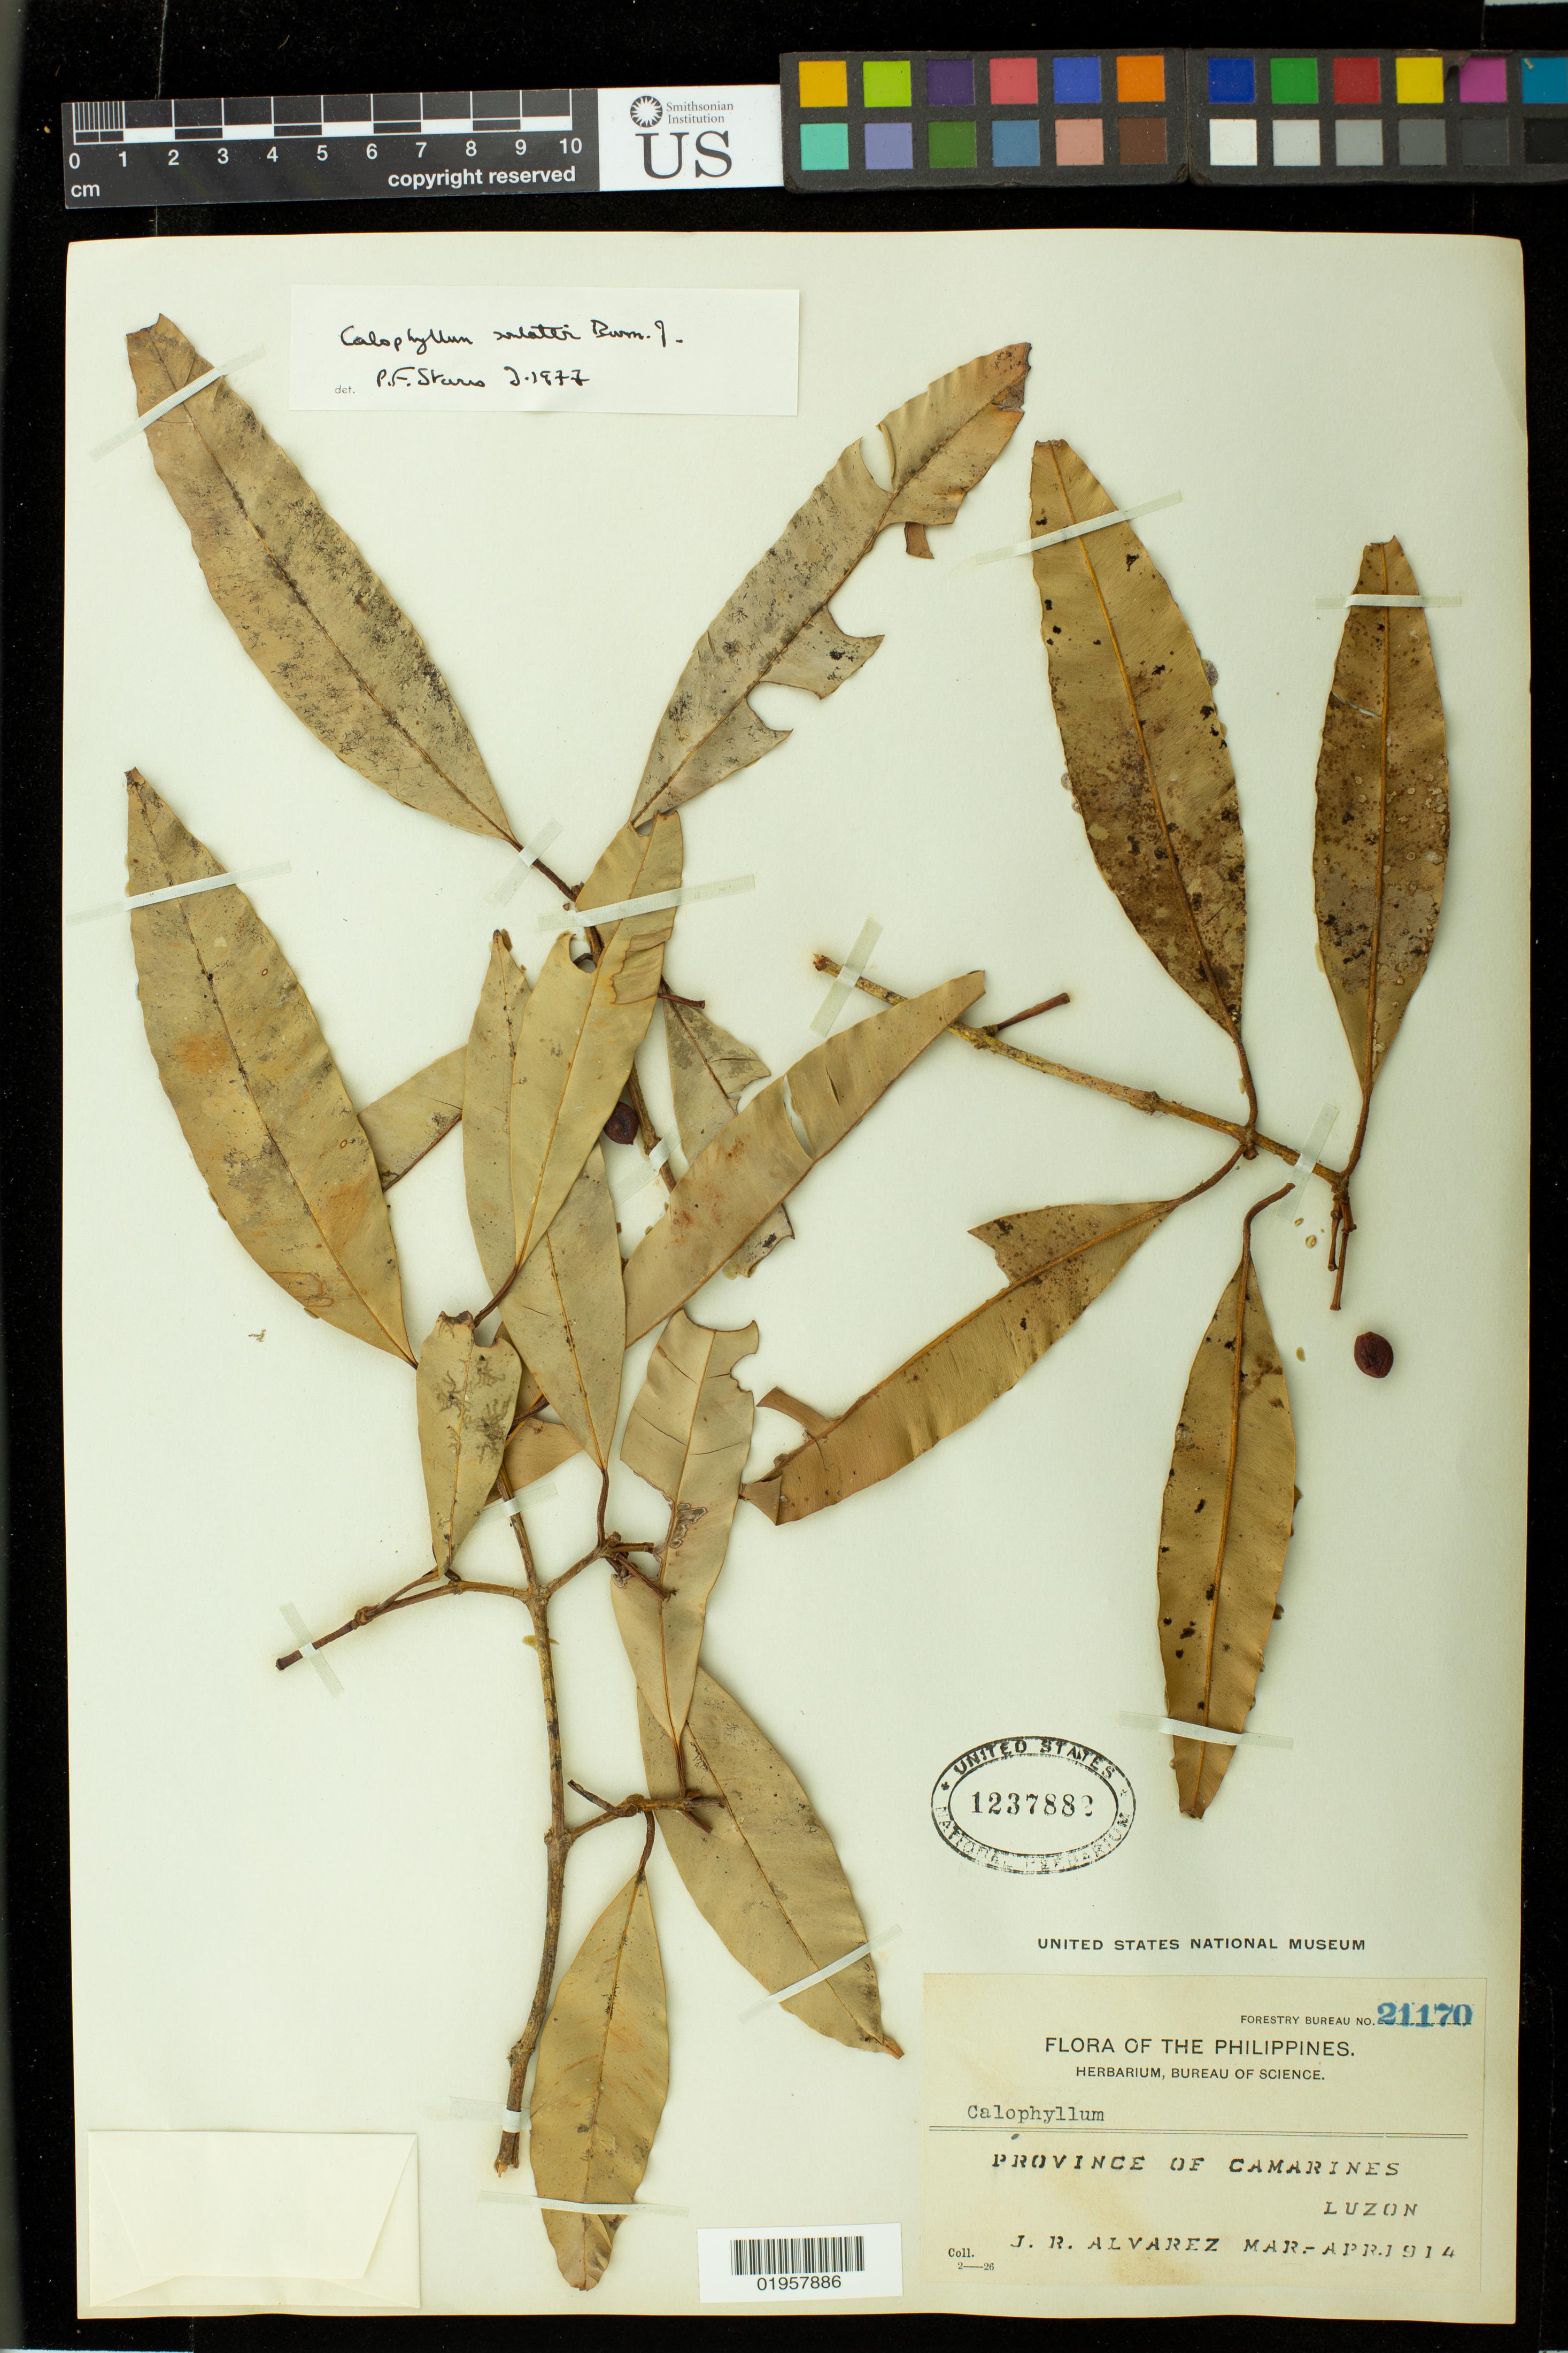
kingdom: Plantae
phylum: Tracheophyta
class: Magnoliopsida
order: Malpighiales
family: Calophyllaceae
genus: Calophyllum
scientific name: Calophyllum soulattri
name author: Burm. f.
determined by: Stevens, P. F.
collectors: J. Alvarez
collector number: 21170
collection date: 1914-03/1914-04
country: Philippines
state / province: Bicol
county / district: Camarines Norte / Camarines Sur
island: Luzon I.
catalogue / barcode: US 1237882